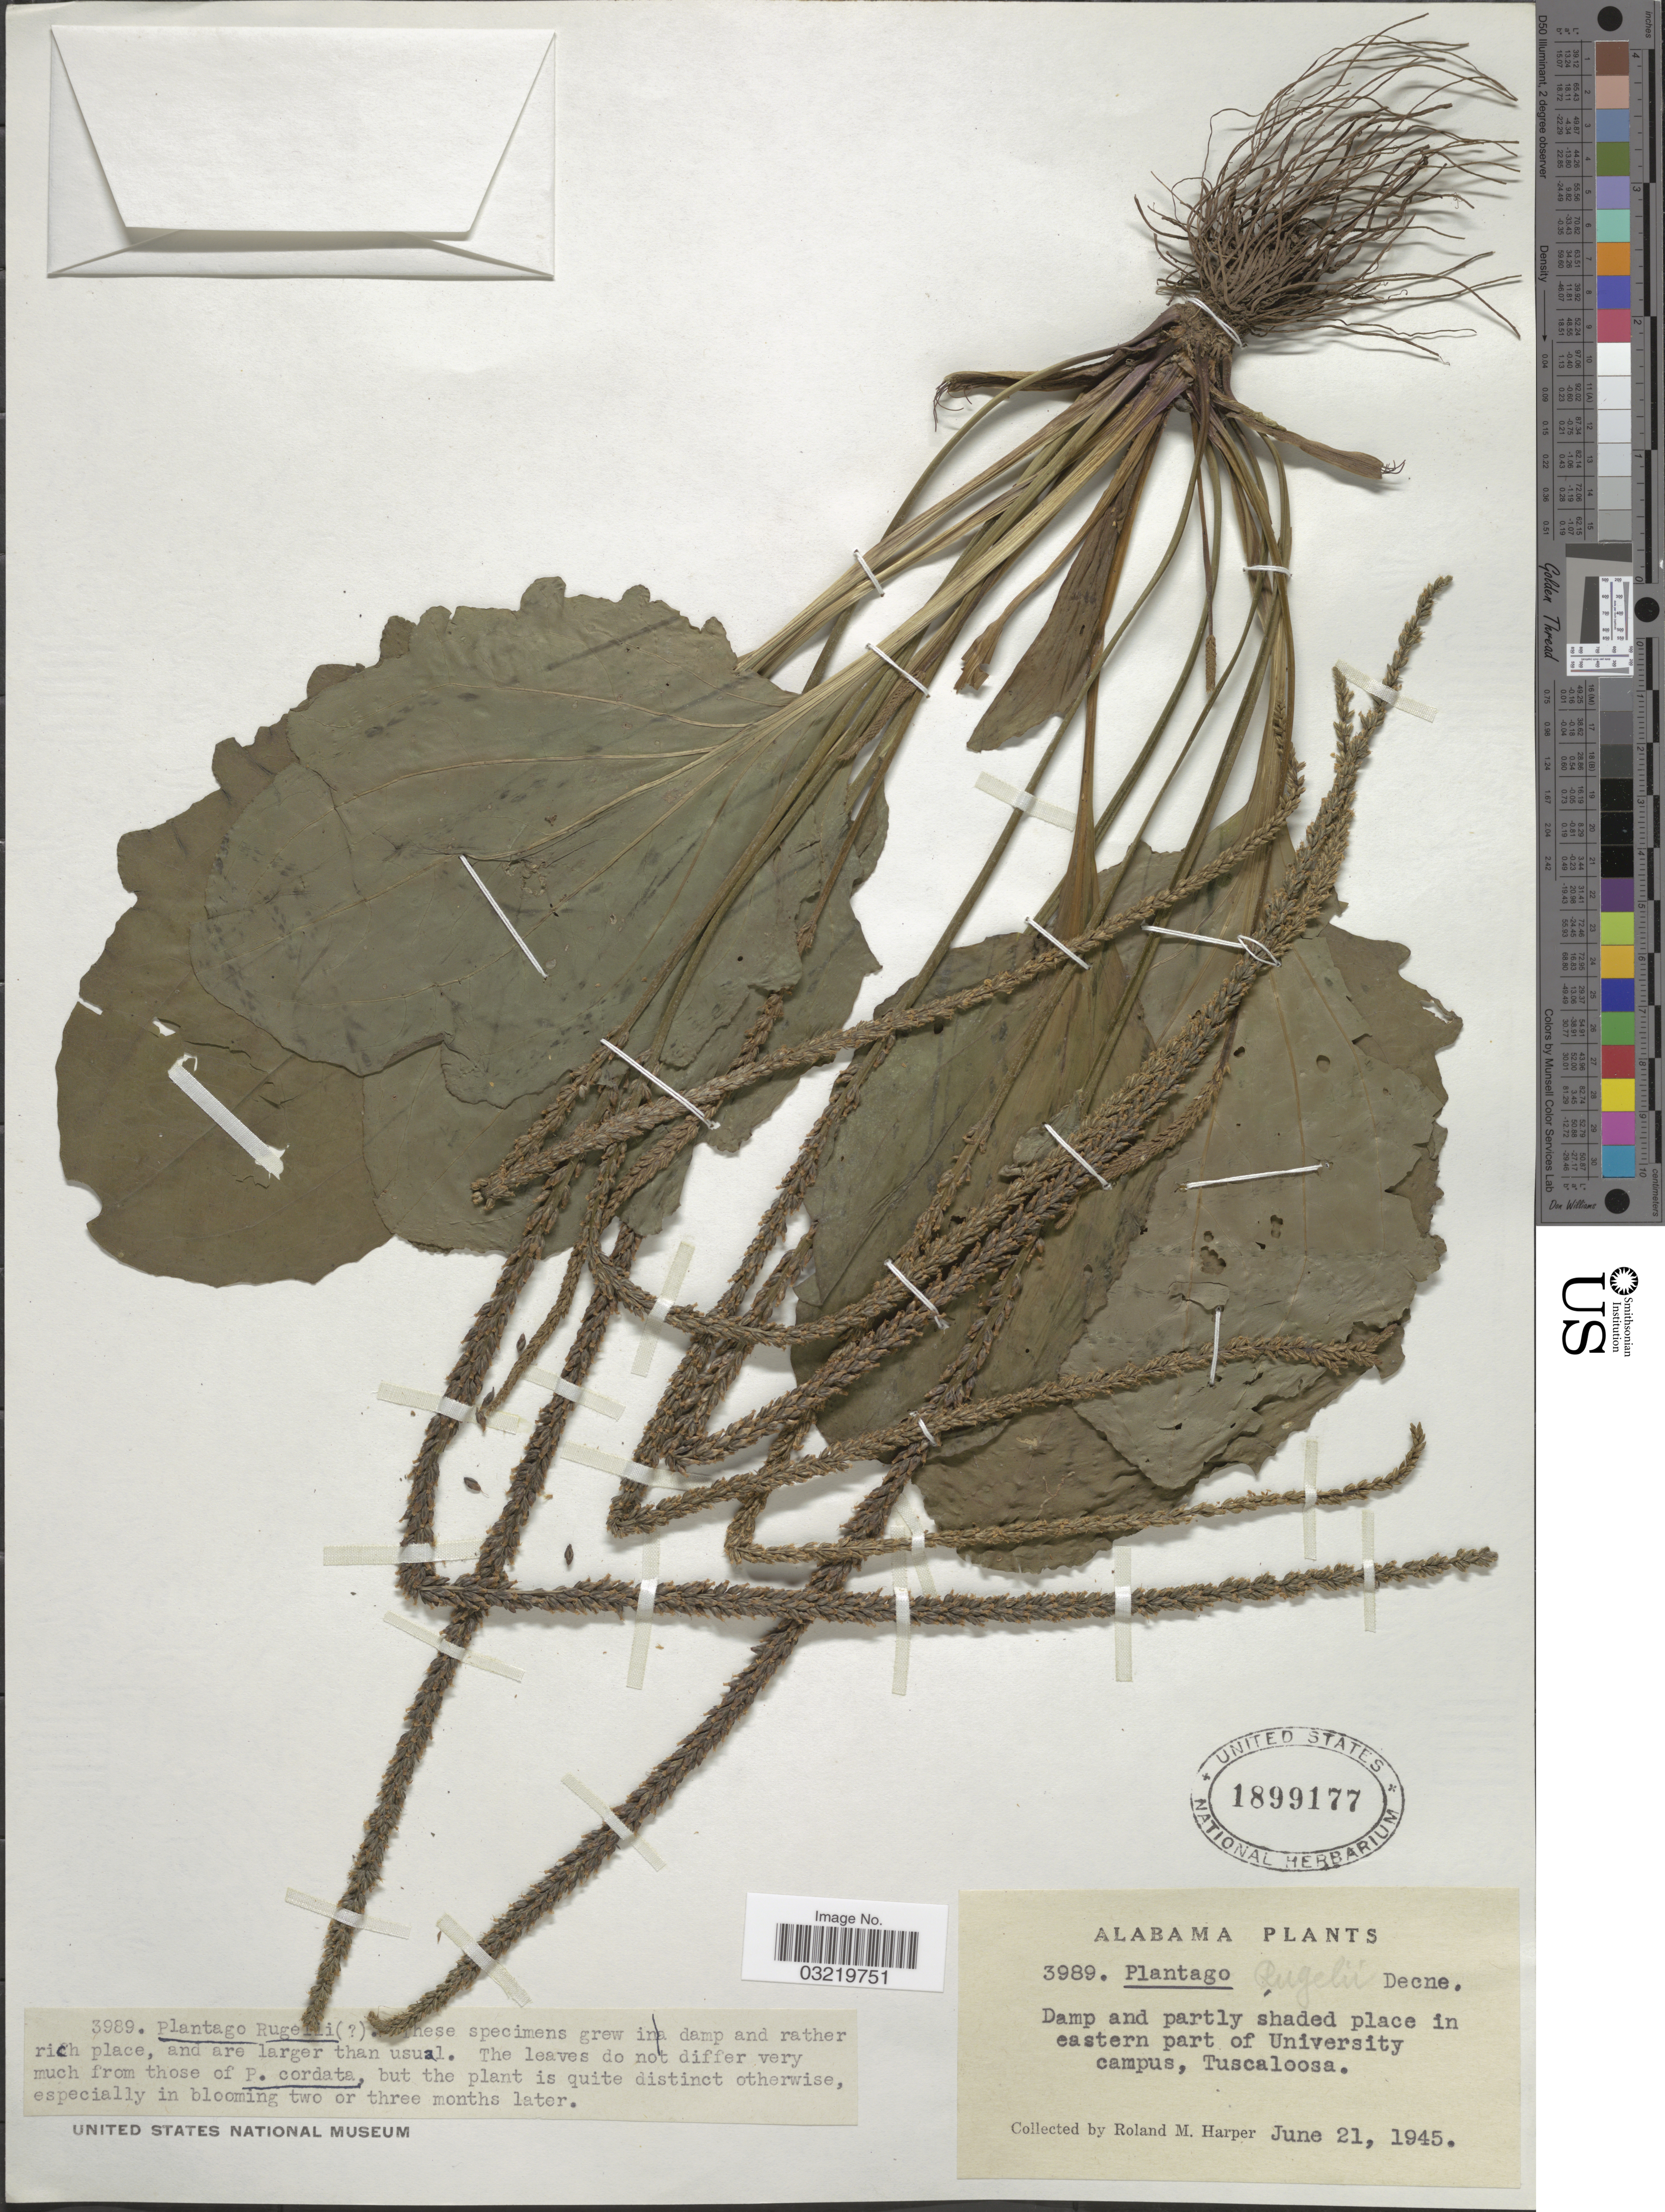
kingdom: Plantae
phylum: Tracheophyta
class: Magnoliopsida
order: Lamiales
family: Plantaginaceae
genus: Plantago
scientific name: Plantago rugelii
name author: Decne.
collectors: R. M. Harper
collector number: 3989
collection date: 1945-06-21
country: United States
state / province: Alabama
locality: Damp and partly shaded places in eastern part of University campus, Tuscaloosa.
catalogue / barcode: US 1899177